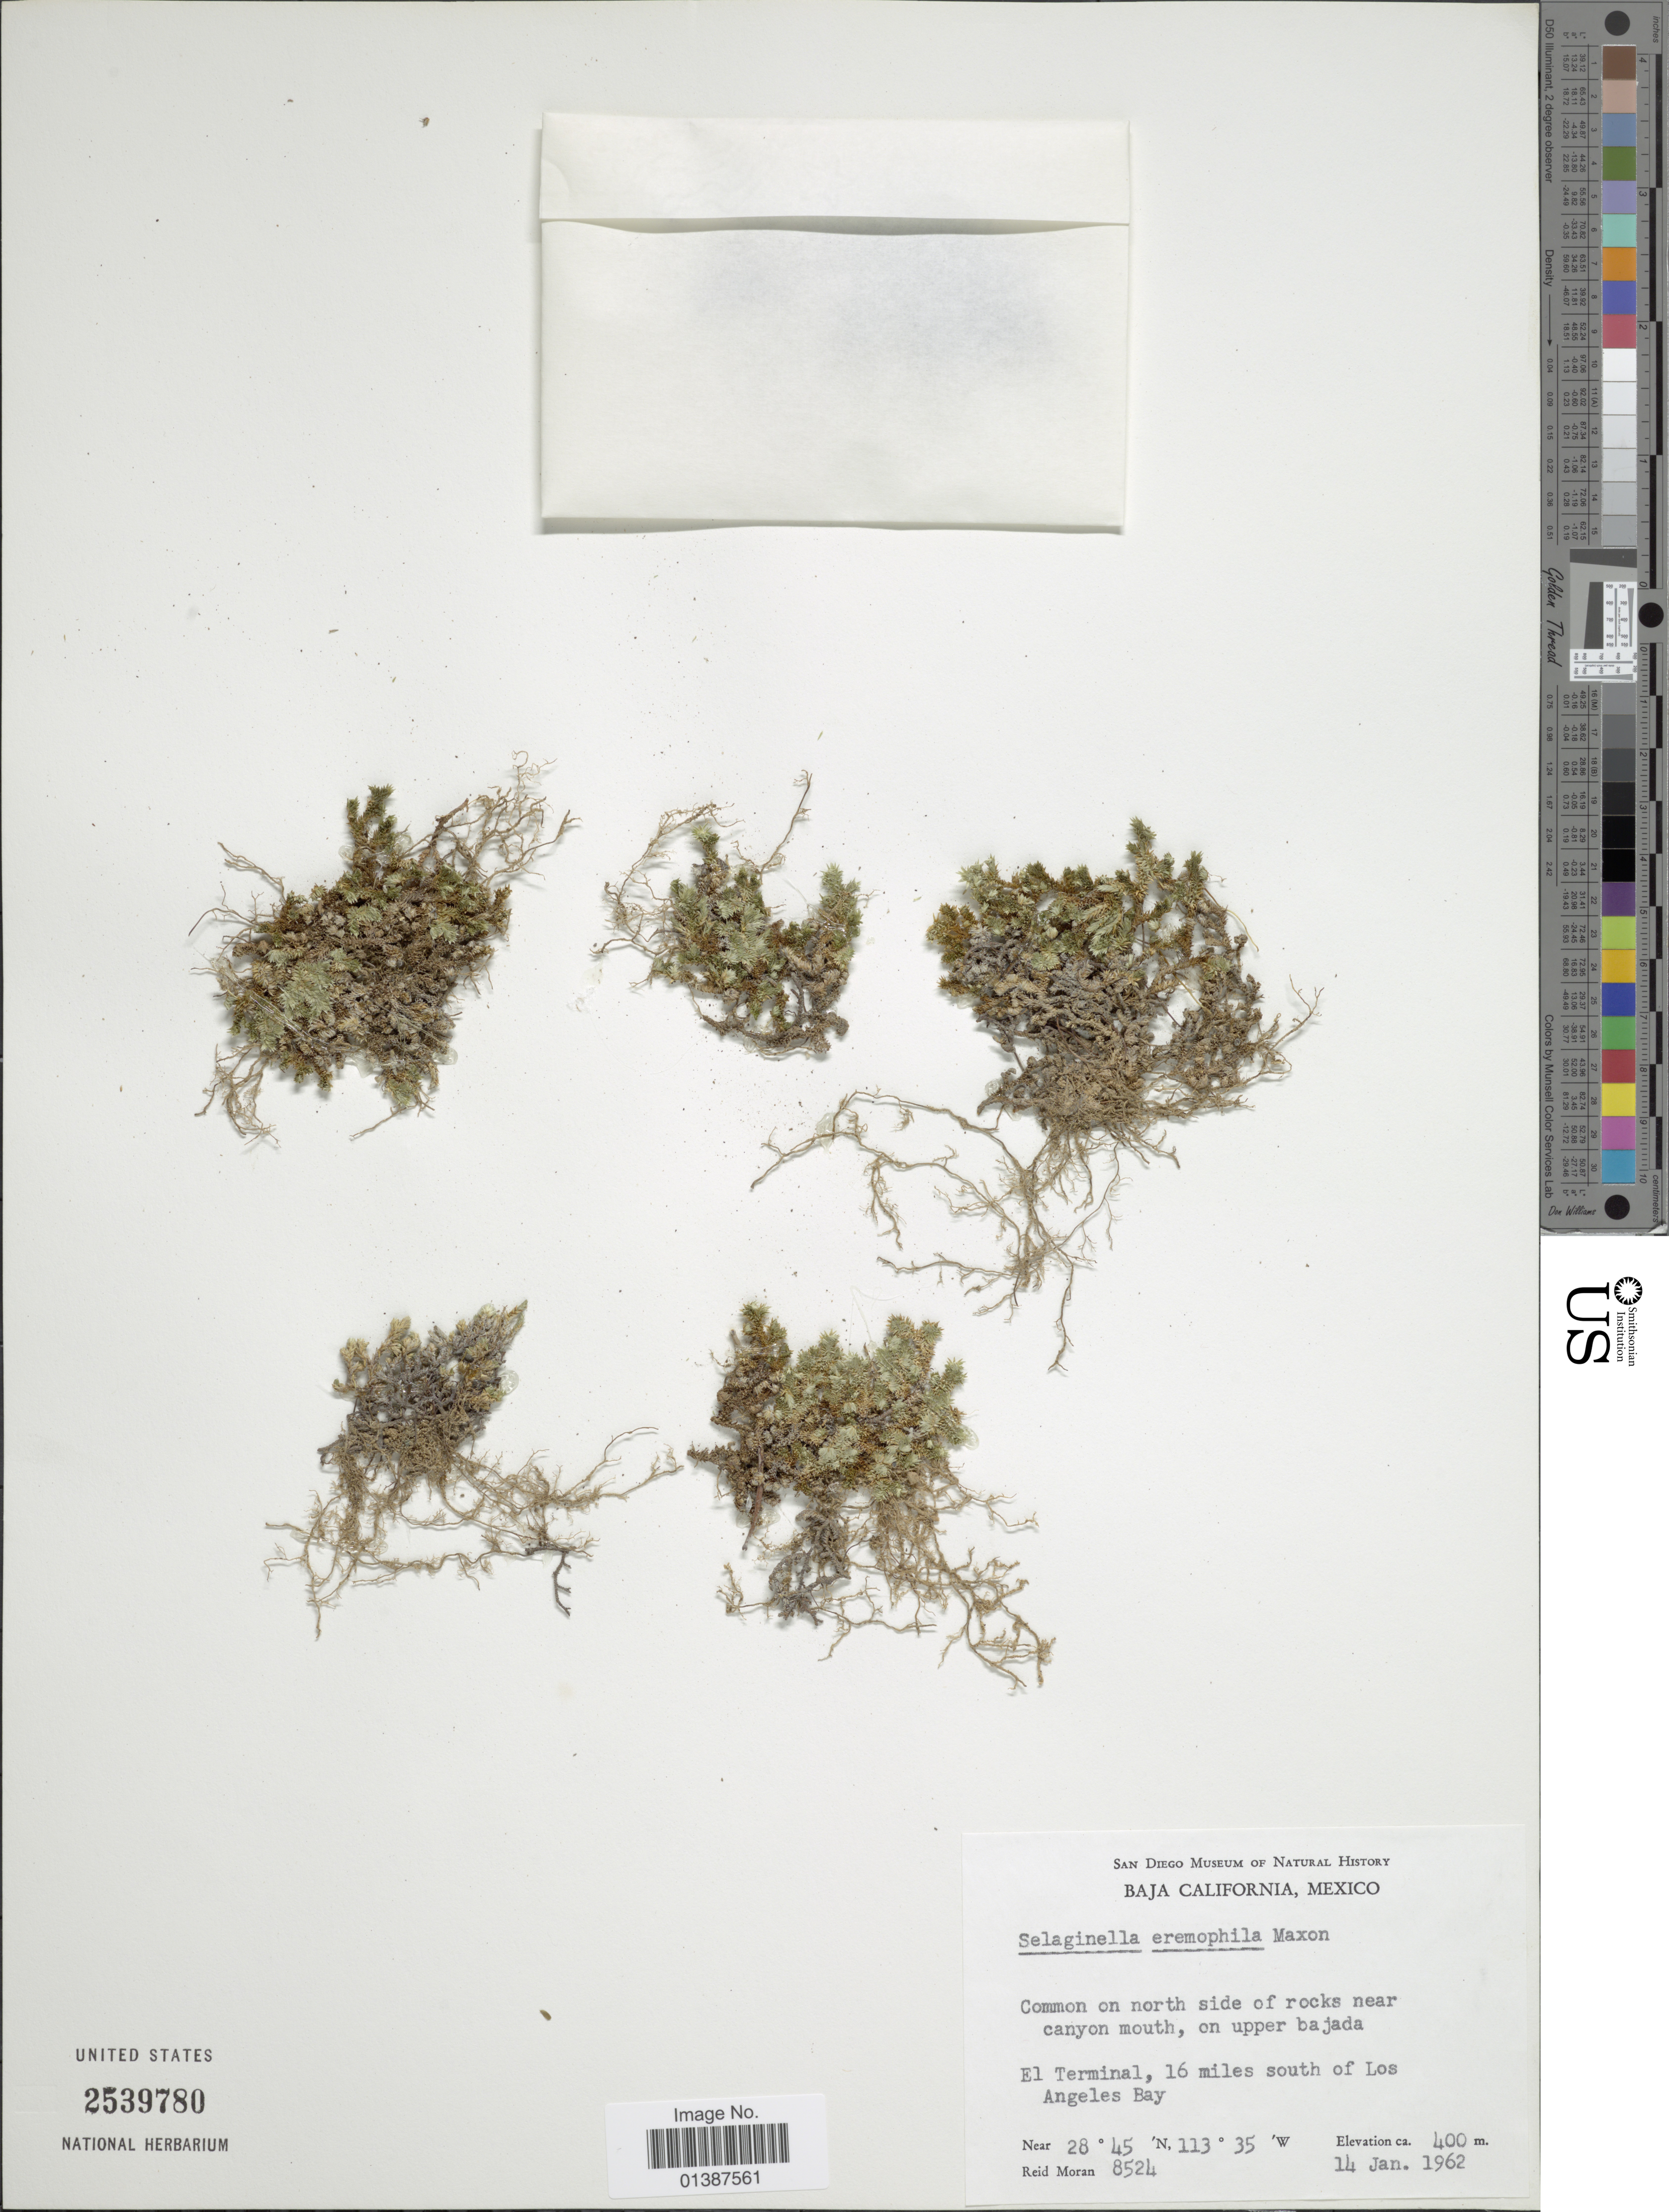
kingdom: Plantae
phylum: Tracheophyta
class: Lycopodiopsida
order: Selaginellales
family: Selaginellaceae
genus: Selaginella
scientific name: Selaginella eremophila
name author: Maxon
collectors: R. Moran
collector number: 8524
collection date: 1962-01-14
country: Mexico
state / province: Baja California Norte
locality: El Terminal, 16 miles south of Los Angeles Bay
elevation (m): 400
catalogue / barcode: US 2539780